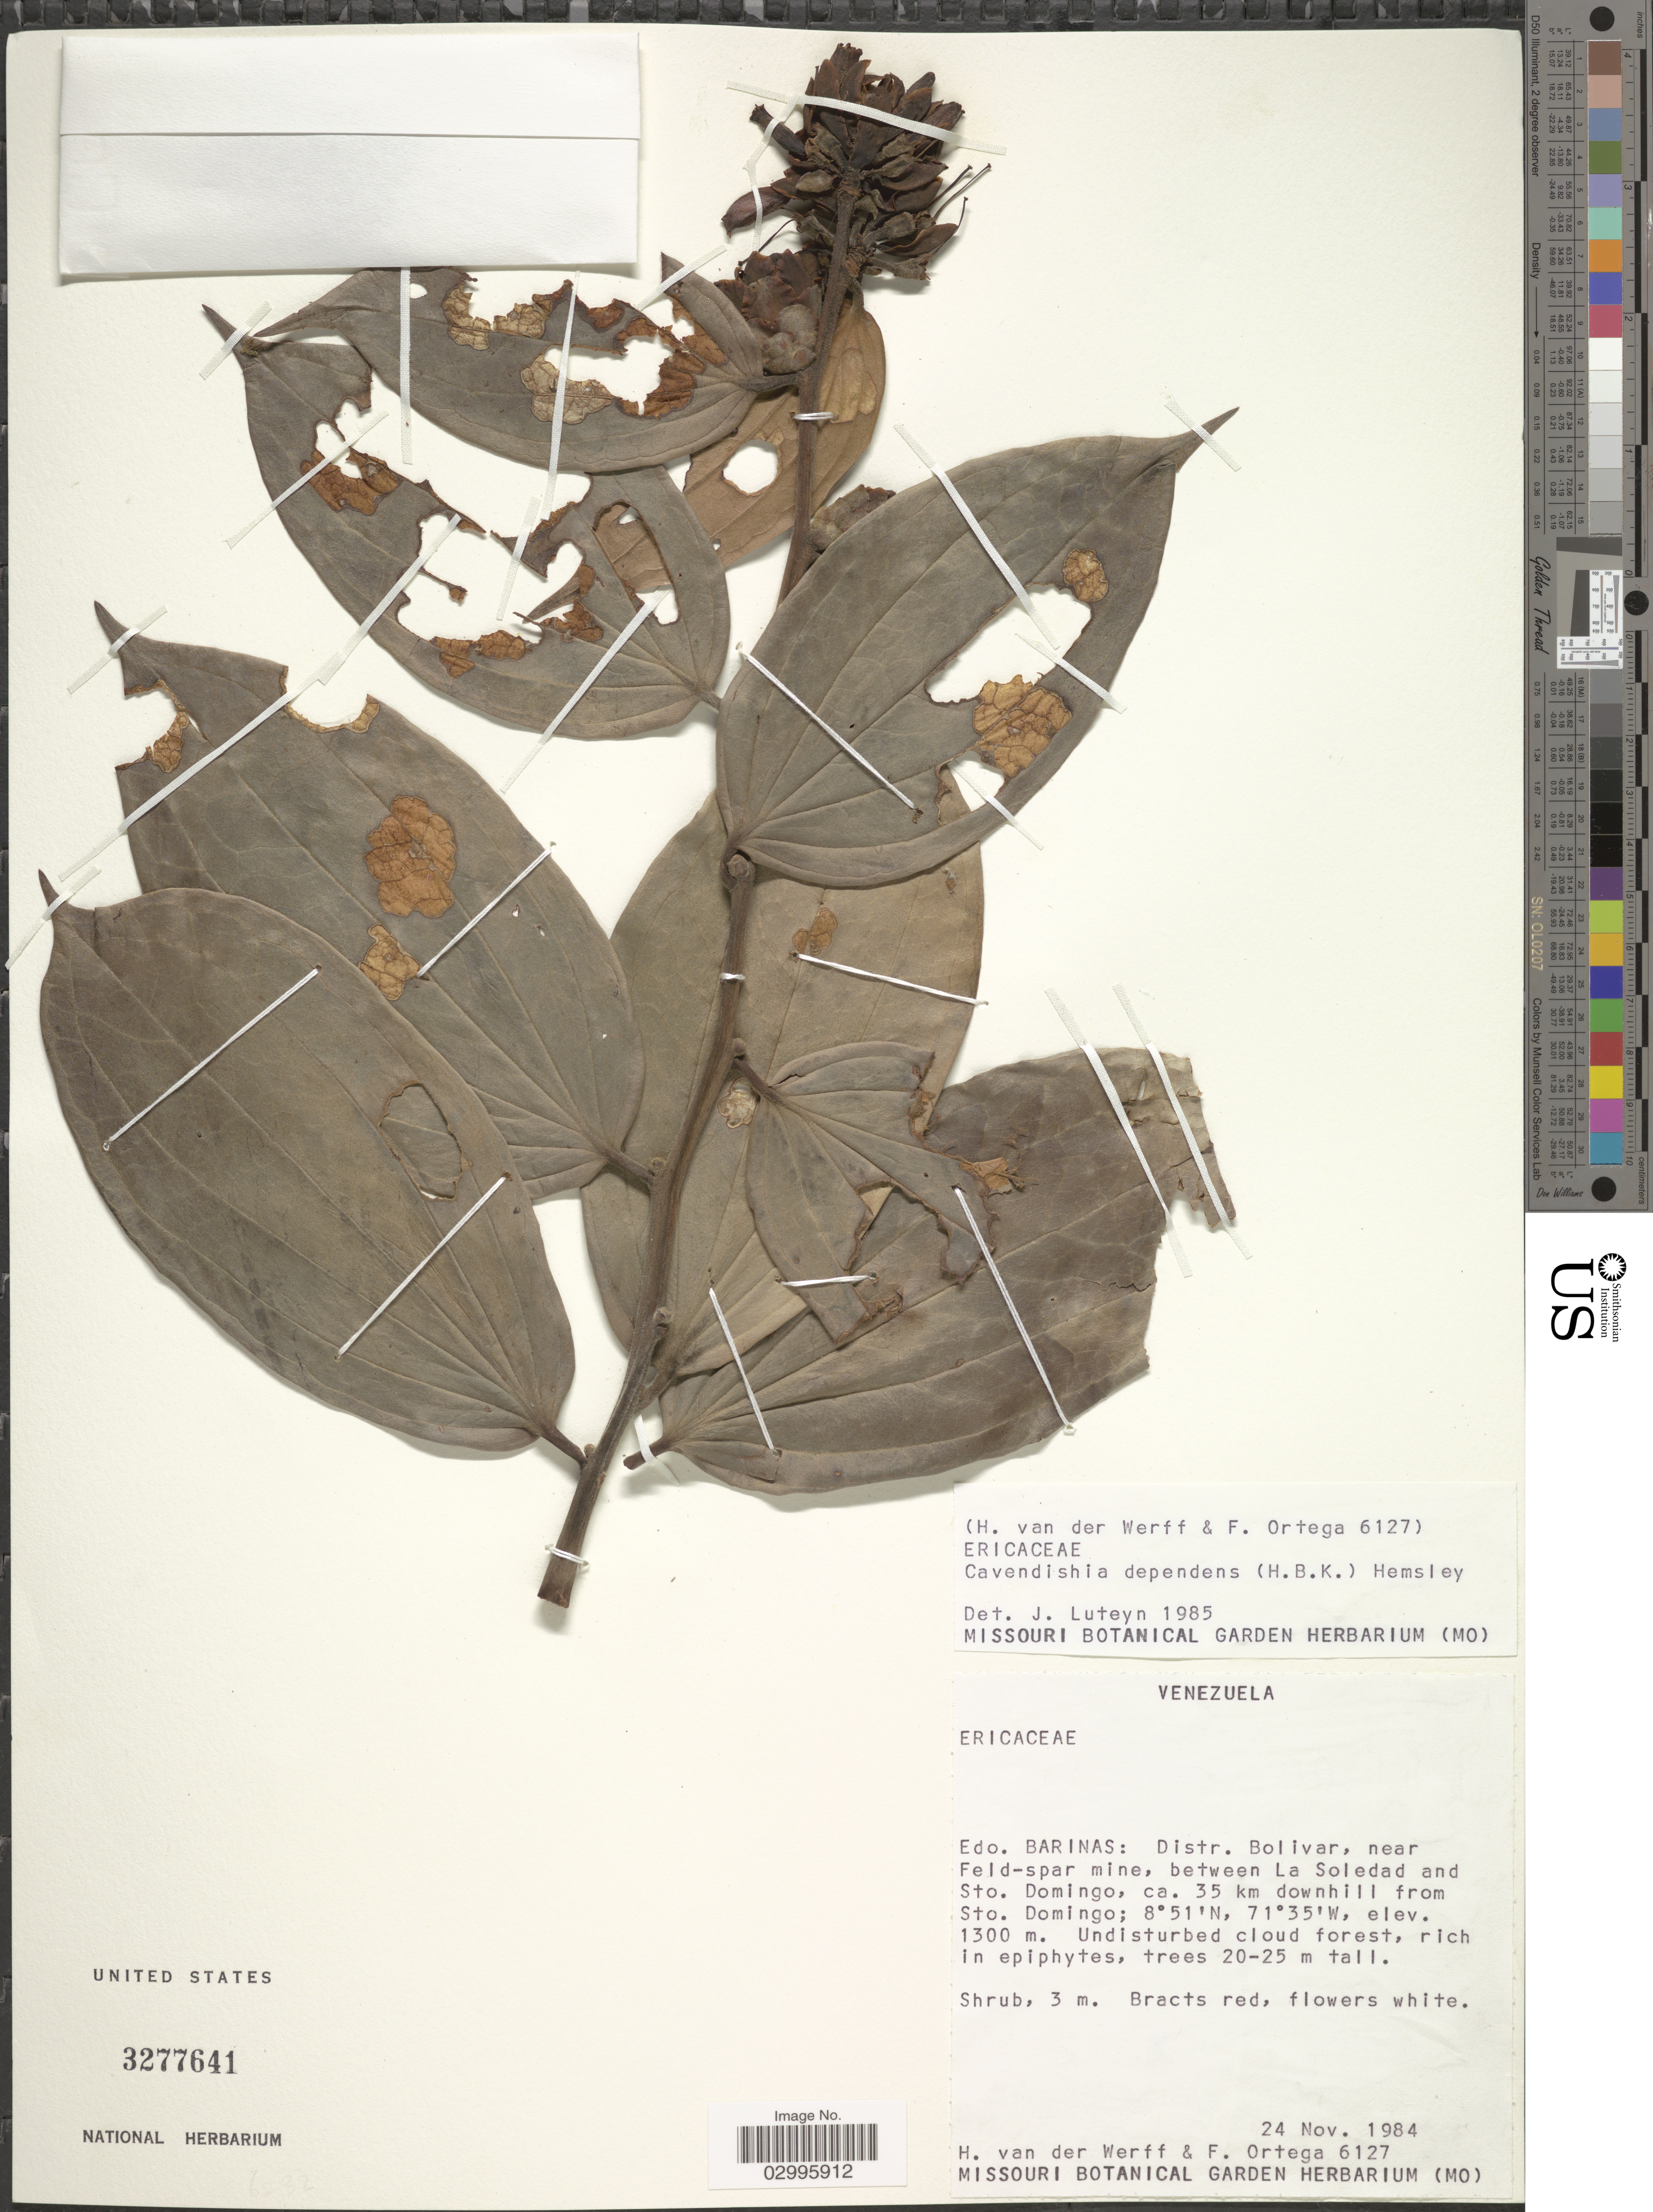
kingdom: Plantae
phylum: Tracheophyta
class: Magnoliopsida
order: Ericales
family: Ericaceae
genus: Cavendishia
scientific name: Cavendishia dependens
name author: Hemsl.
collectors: H. van der Werff & F. J. Ortega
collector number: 6127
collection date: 1984-11-24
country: Venezuela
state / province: Barinas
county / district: Bolívar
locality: Distr. Bolivar, near Feld-spar mine, between La Soledad and Sto. Domingo, ca. 35 km downhill from Sto. Domingo.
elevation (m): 1300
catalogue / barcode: US 3277641